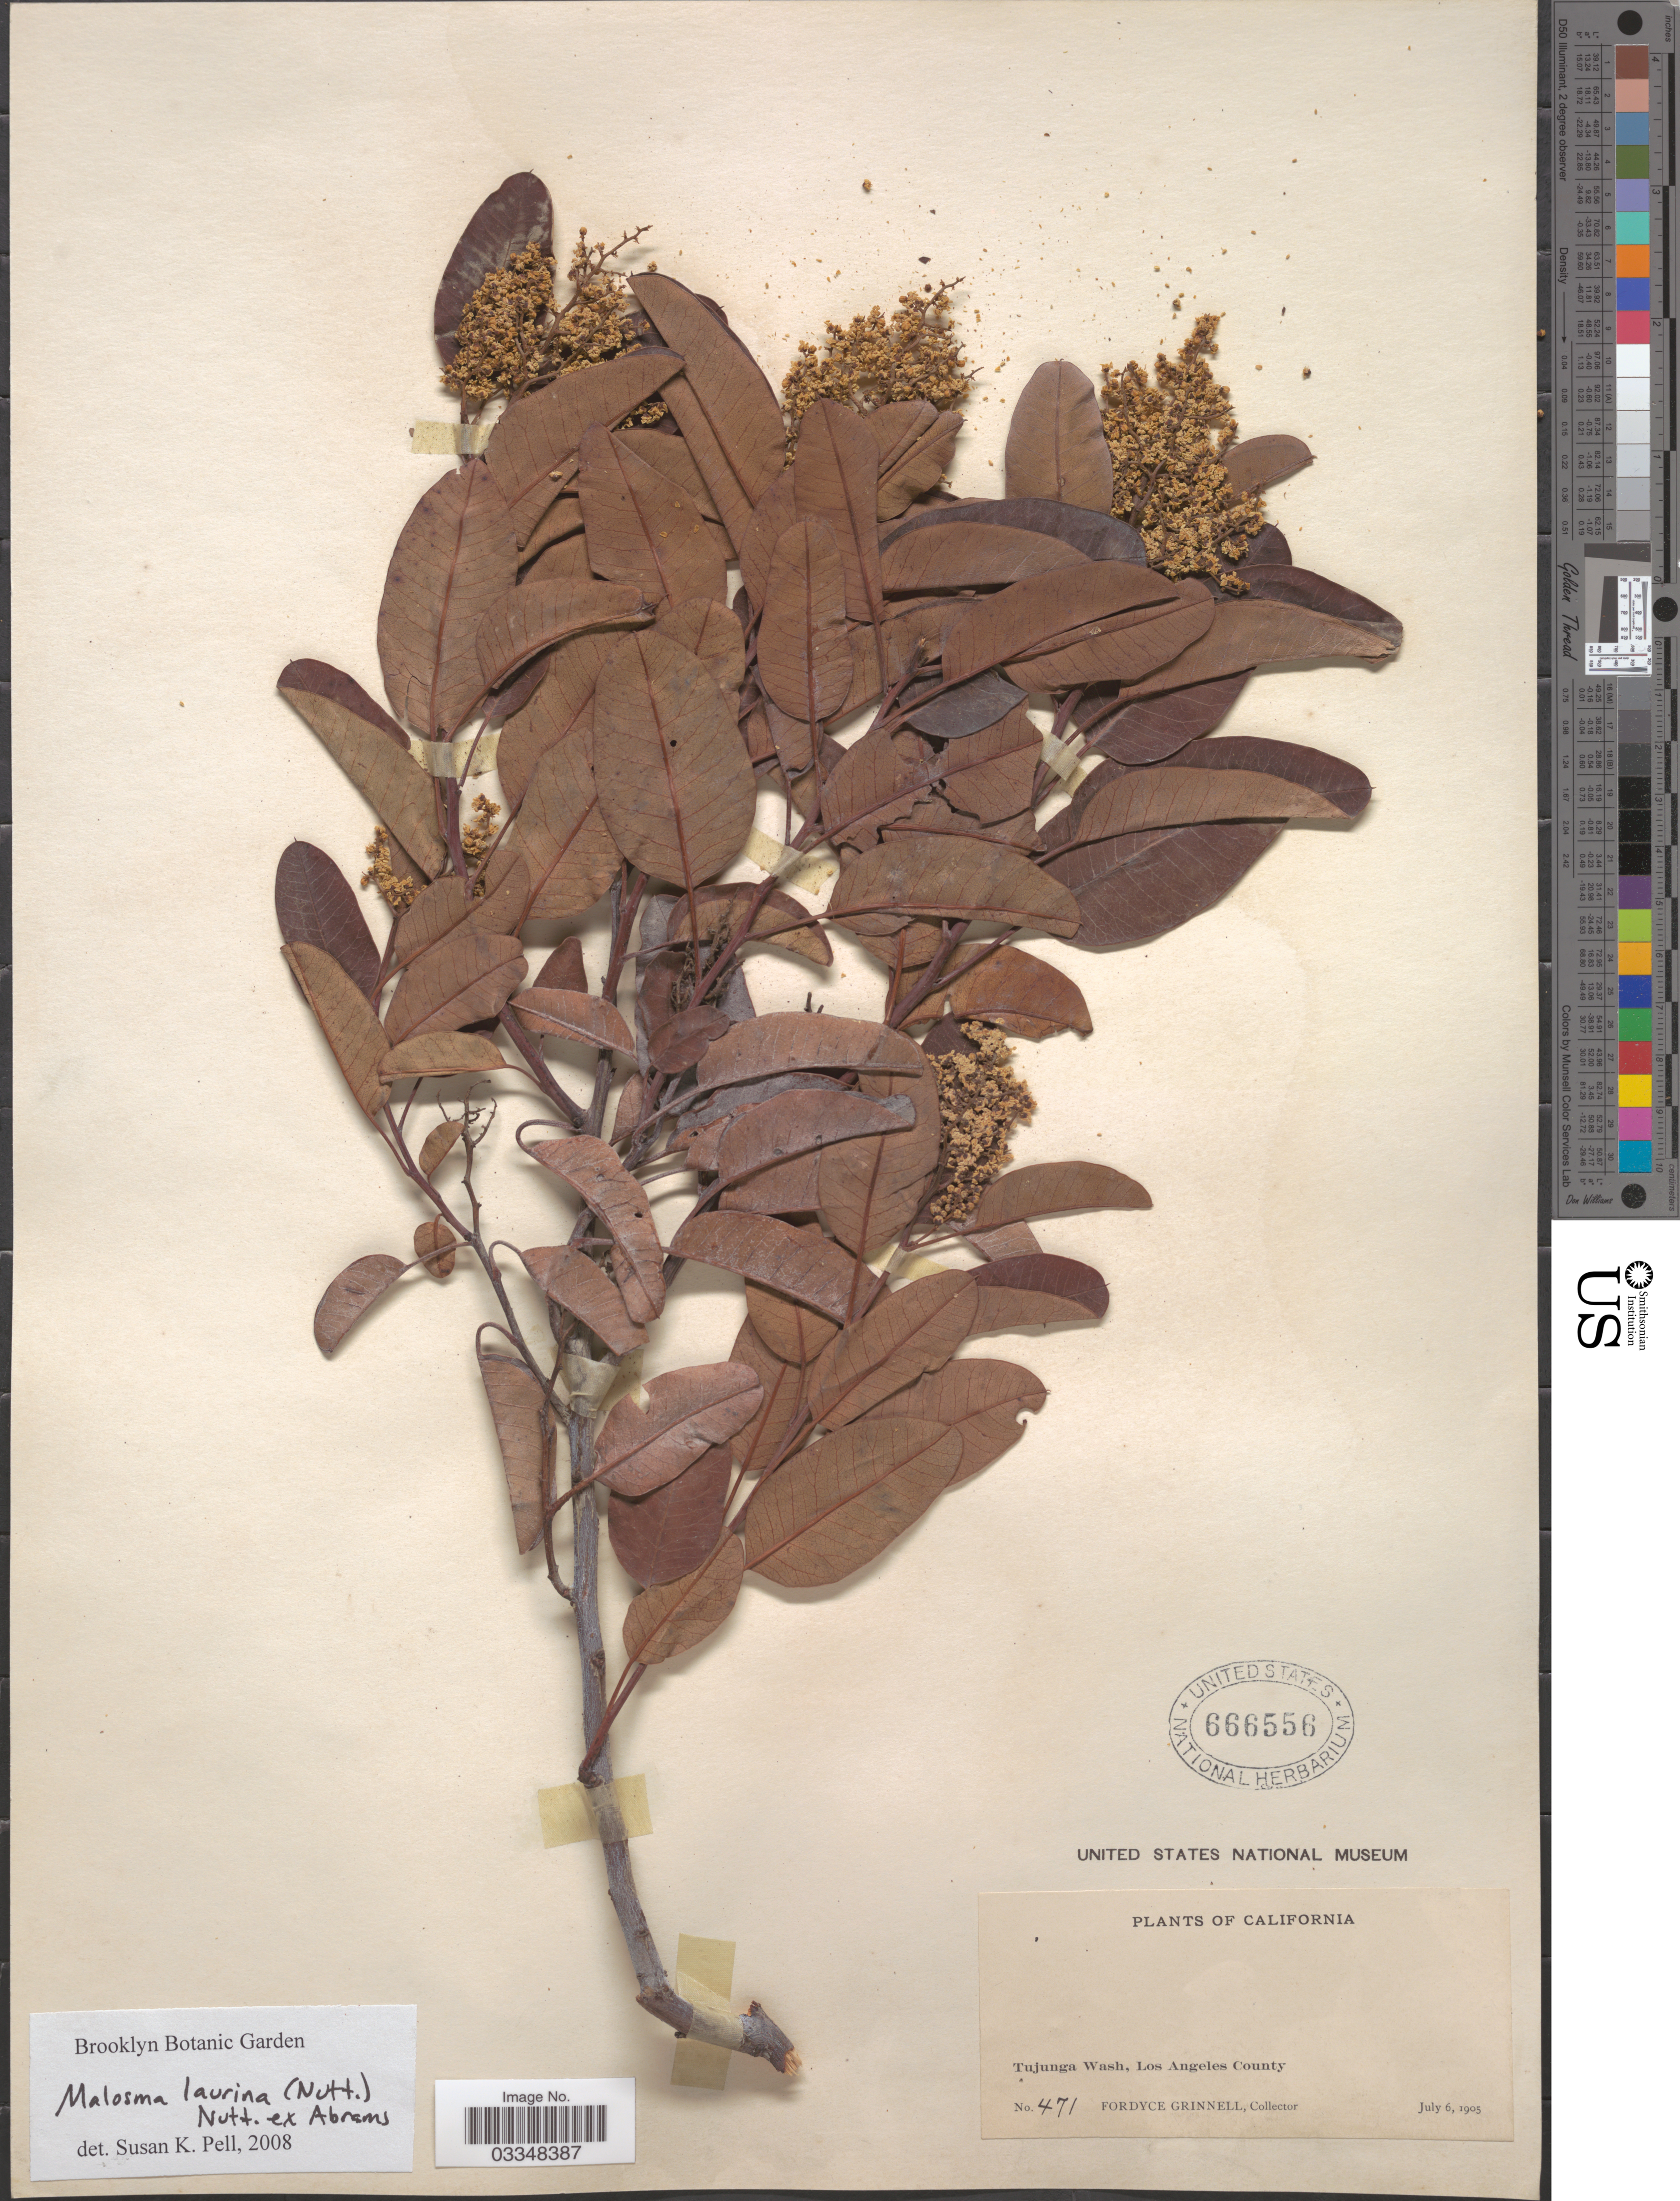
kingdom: Plantae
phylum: Tracheophyta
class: Magnoliopsida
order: Sapindales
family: Anacardiaceae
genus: Malosma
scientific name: Malosma laurina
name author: (Nutt.) Nutt. ex Abrams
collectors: F. Grinnell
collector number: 471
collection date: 1905-07-06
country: United States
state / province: California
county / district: Los Angeles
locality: Tujunga Wash, Los Angeles County.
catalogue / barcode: US 666556